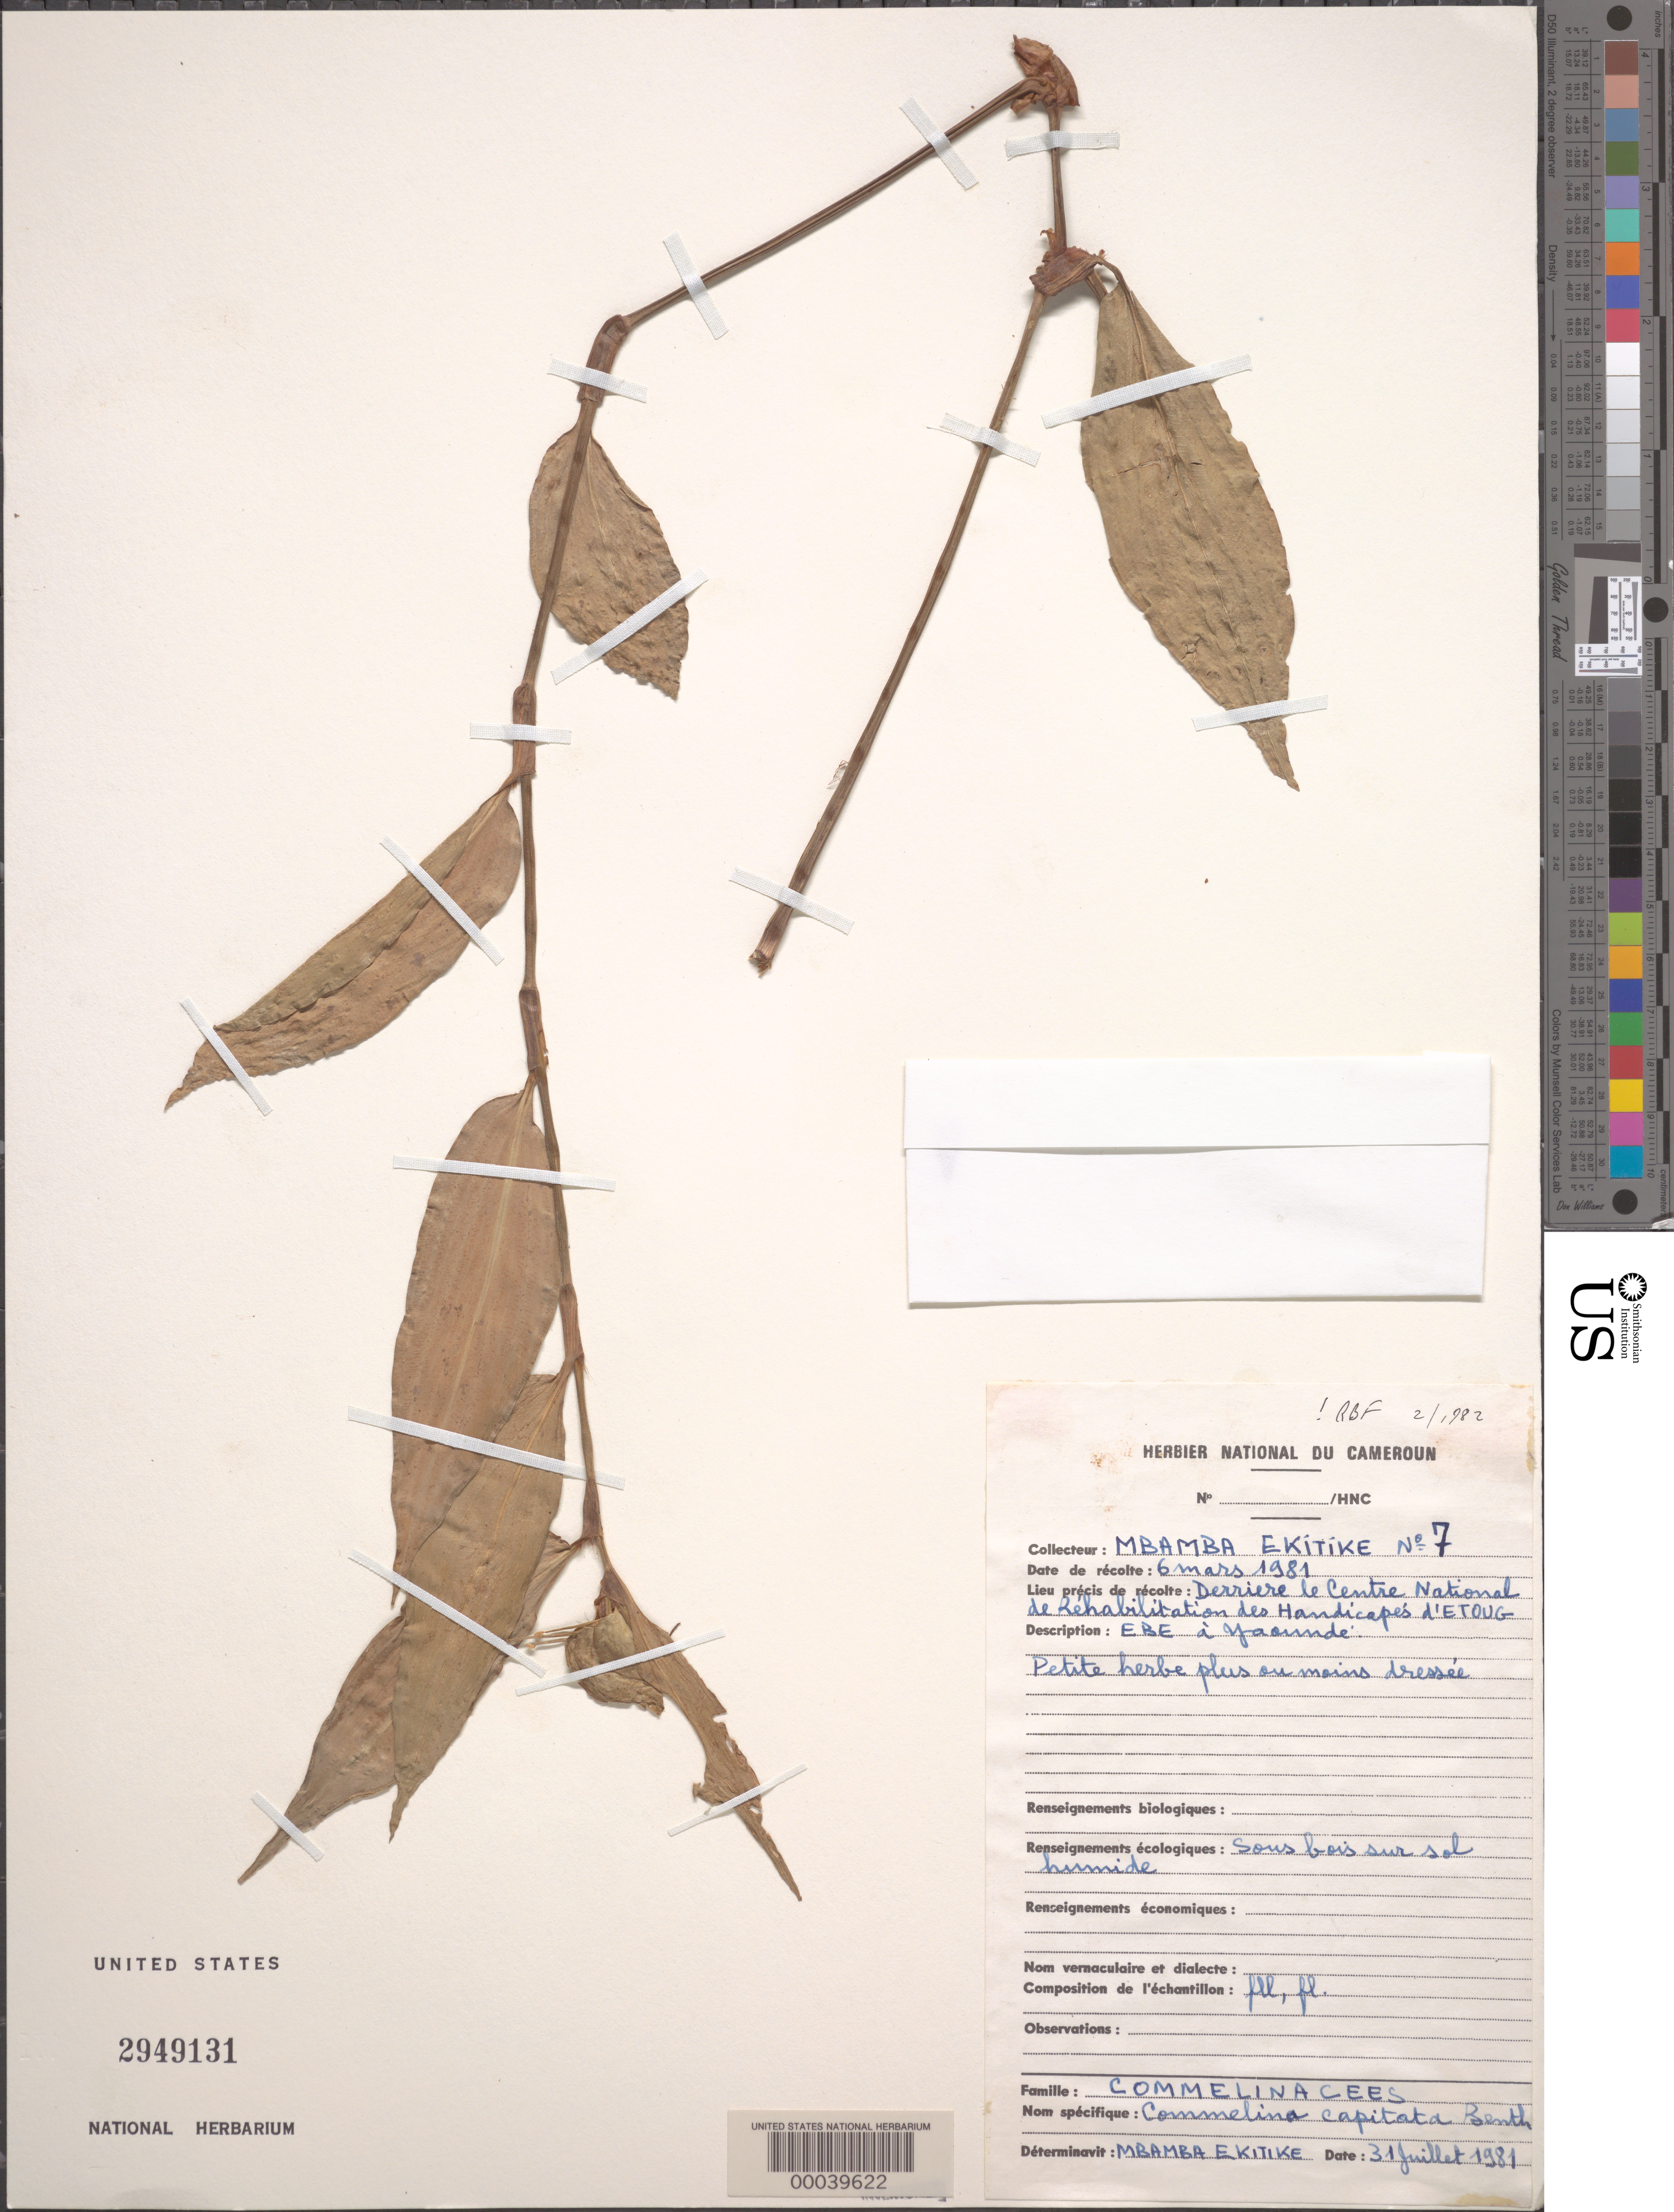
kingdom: Plantae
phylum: Tracheophyta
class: Liliopsida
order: Commelinales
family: Commelinaceae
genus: Commelina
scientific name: Commelina capitata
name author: Benth.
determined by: Ekitike, M.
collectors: M. Ekitike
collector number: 7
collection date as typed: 06 Mar 1981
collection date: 1981-03-06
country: Cameroon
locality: Etoug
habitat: Humid forest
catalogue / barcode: US 2949131